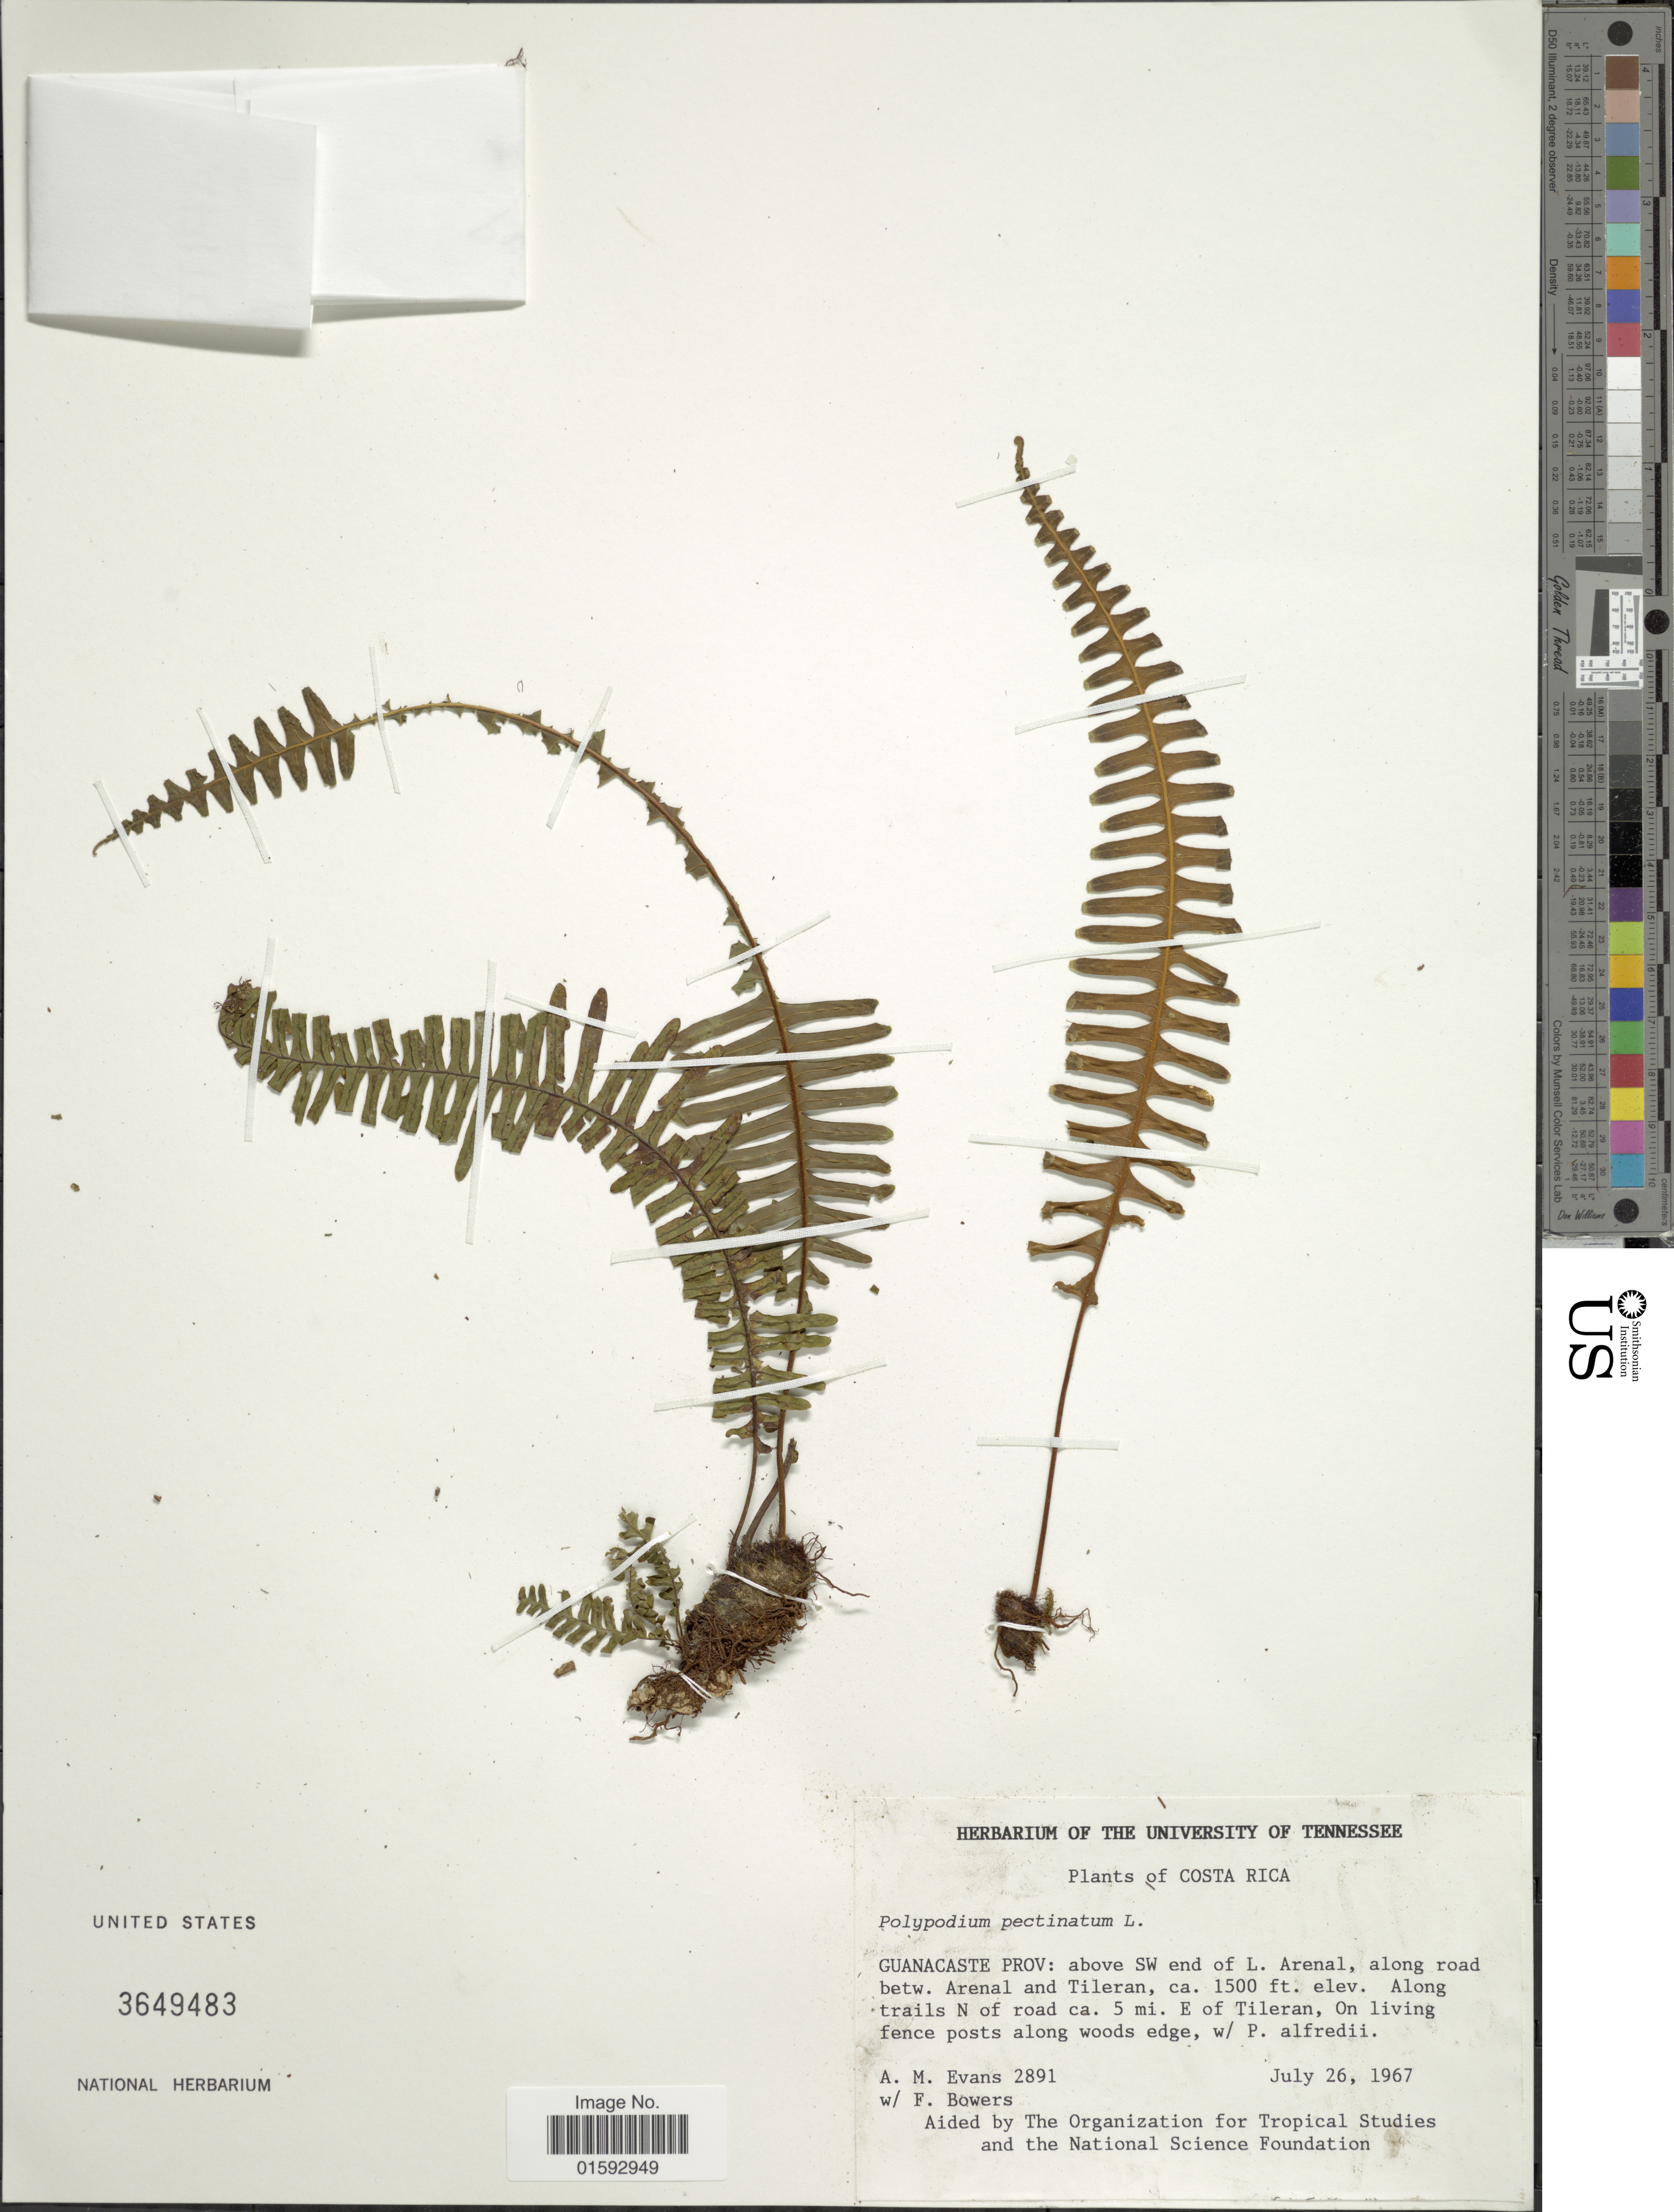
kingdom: Plantae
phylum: Tracheophyta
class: Polypodiopsida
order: Polypodiales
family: Polypodiaceae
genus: Pecluma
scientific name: Pecluma pectinata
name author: (L.) M.G. Price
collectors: A. M. Evans, W. Bowers & F. Bowers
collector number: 2891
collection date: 1967-07-26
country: Costa Rica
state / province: Guanacaste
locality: Above SW end of L. Arenal, along road betw. Arenal and Tileran, Along trails N of road ca. 5 mi. E of Tileran. On living fence posts along woods edge, w/ P. alfredii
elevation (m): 457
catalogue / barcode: US 3649483